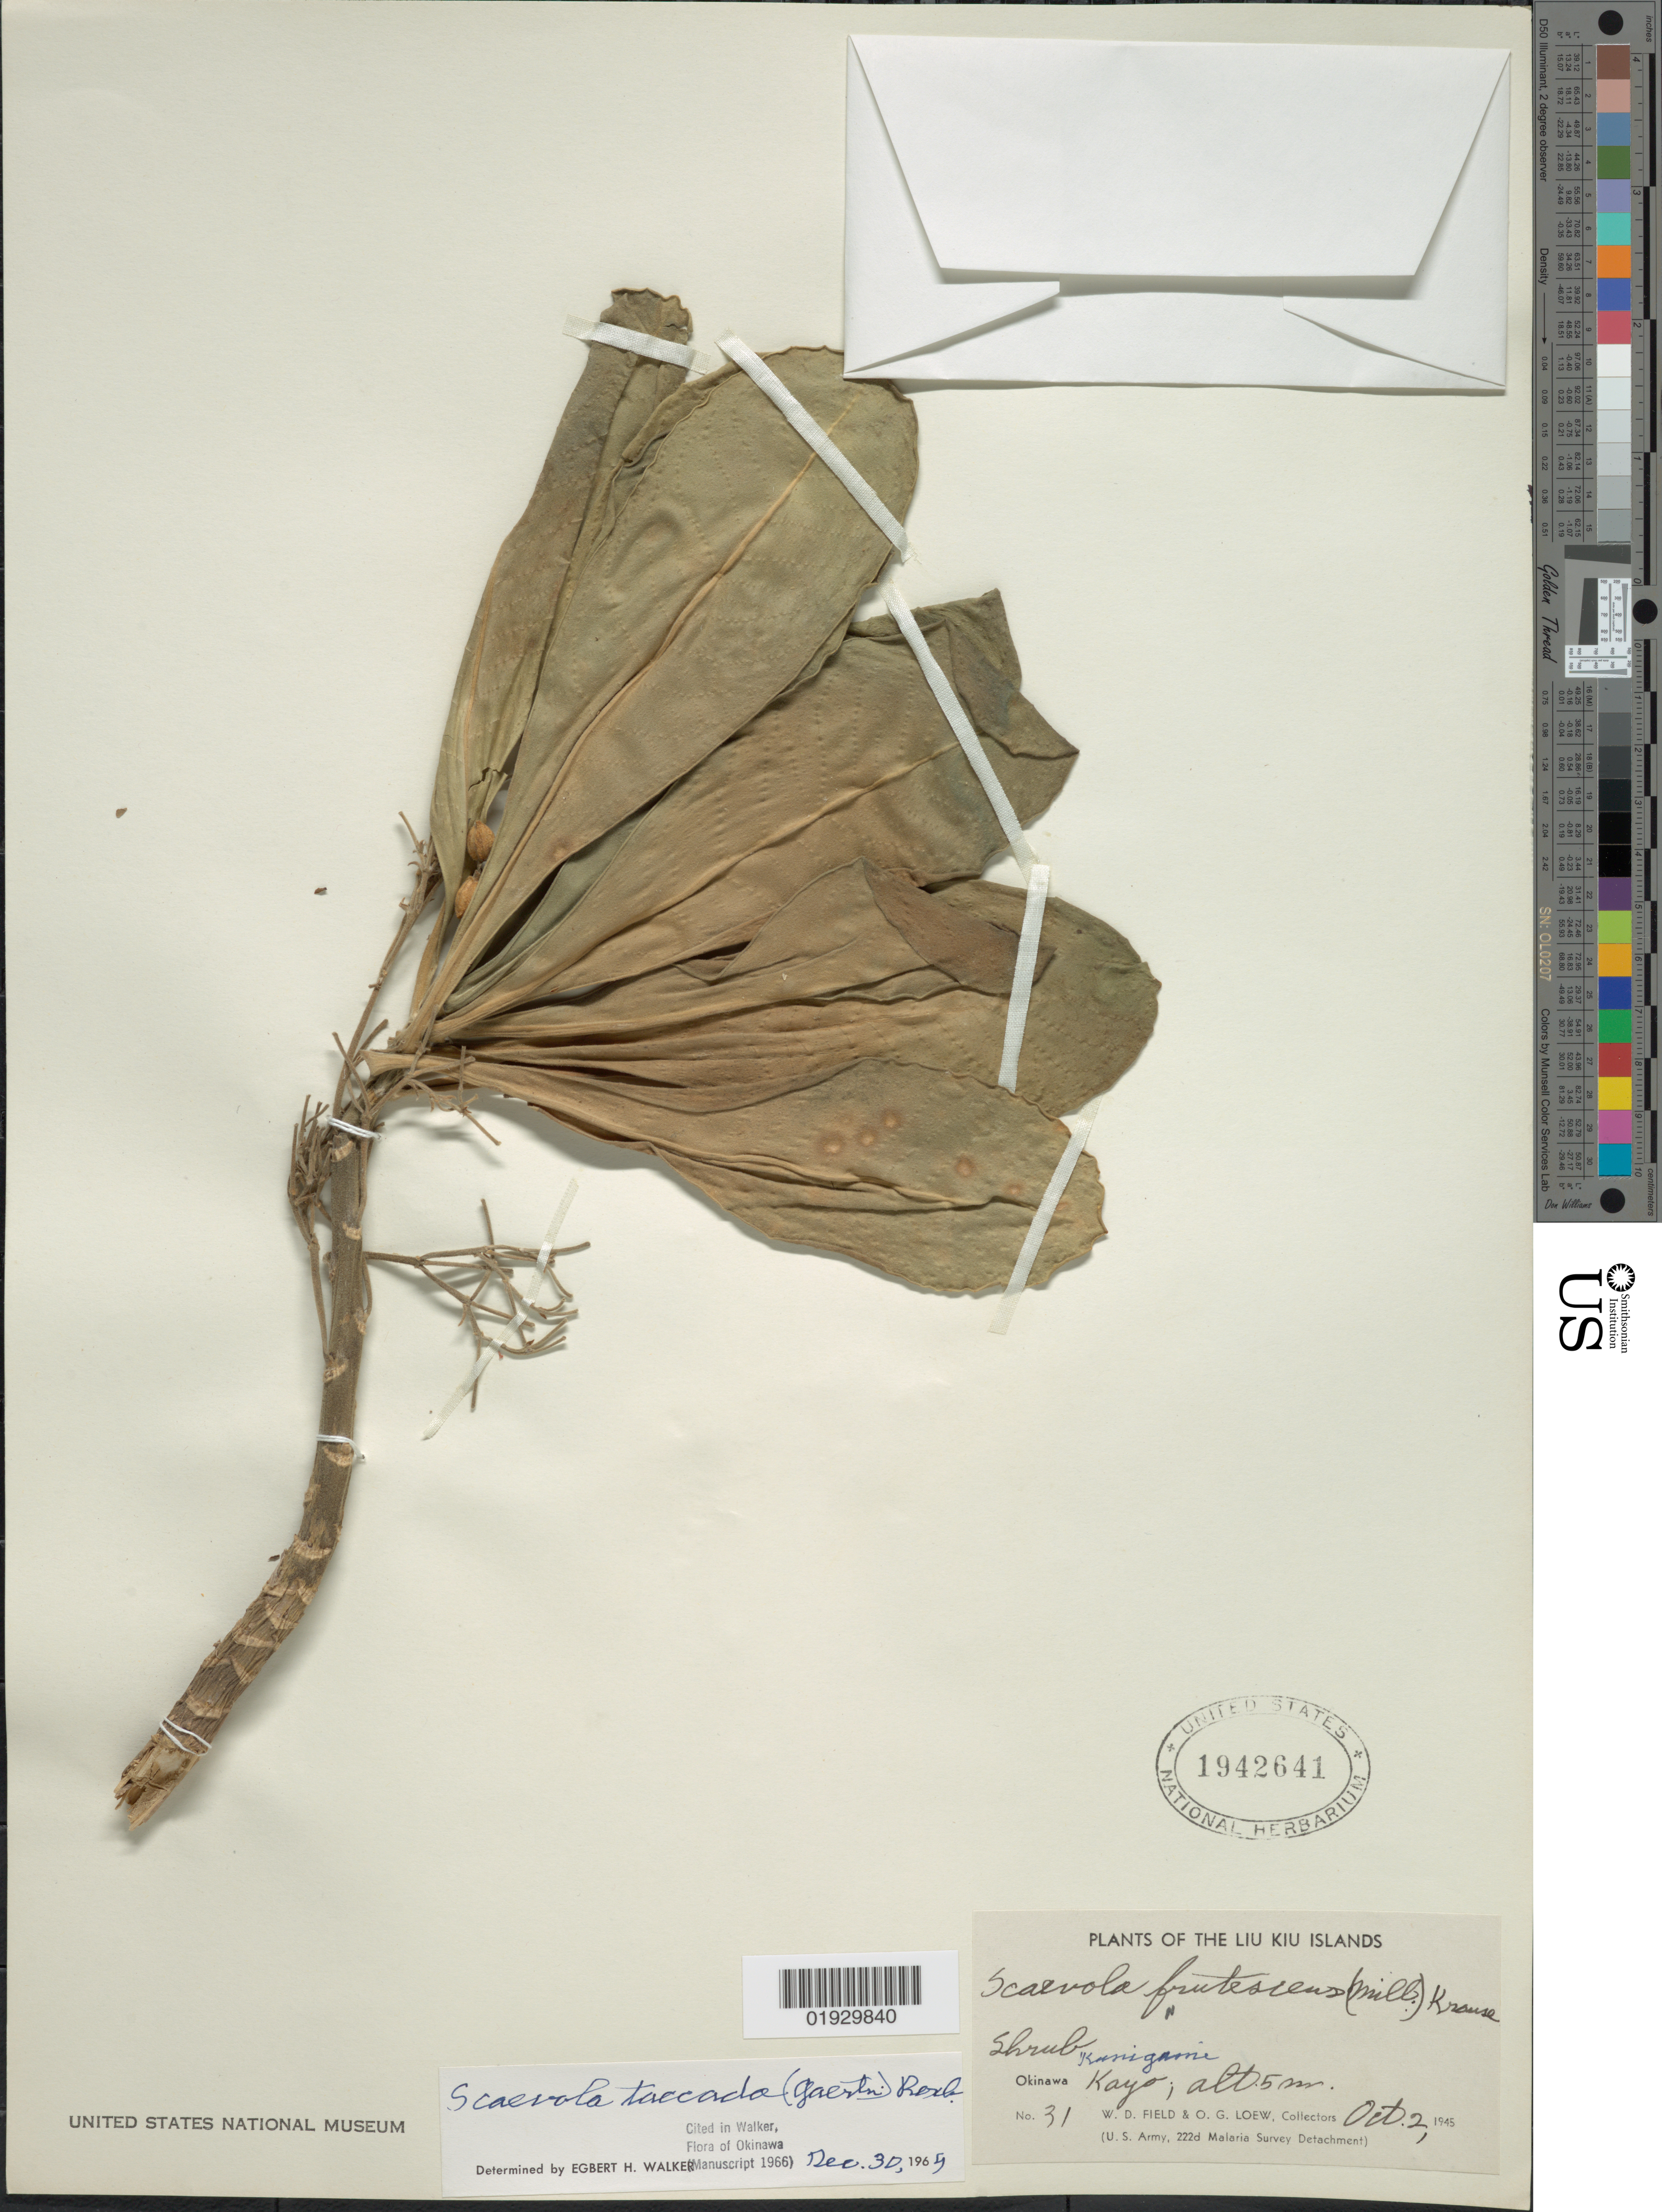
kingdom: Plantae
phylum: Tracheophyta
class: Magnoliopsida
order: Asterales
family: Goodeniaceae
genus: Scaevola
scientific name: Scaevola taccada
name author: (Gaertn.) Roxb.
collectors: W. D. Field & O. G. Loew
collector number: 31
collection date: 1945-10-02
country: Japan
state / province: Okinawa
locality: Liu Kiu Islands. Okinawa Kayo, Kunigami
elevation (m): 5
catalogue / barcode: US 1942641